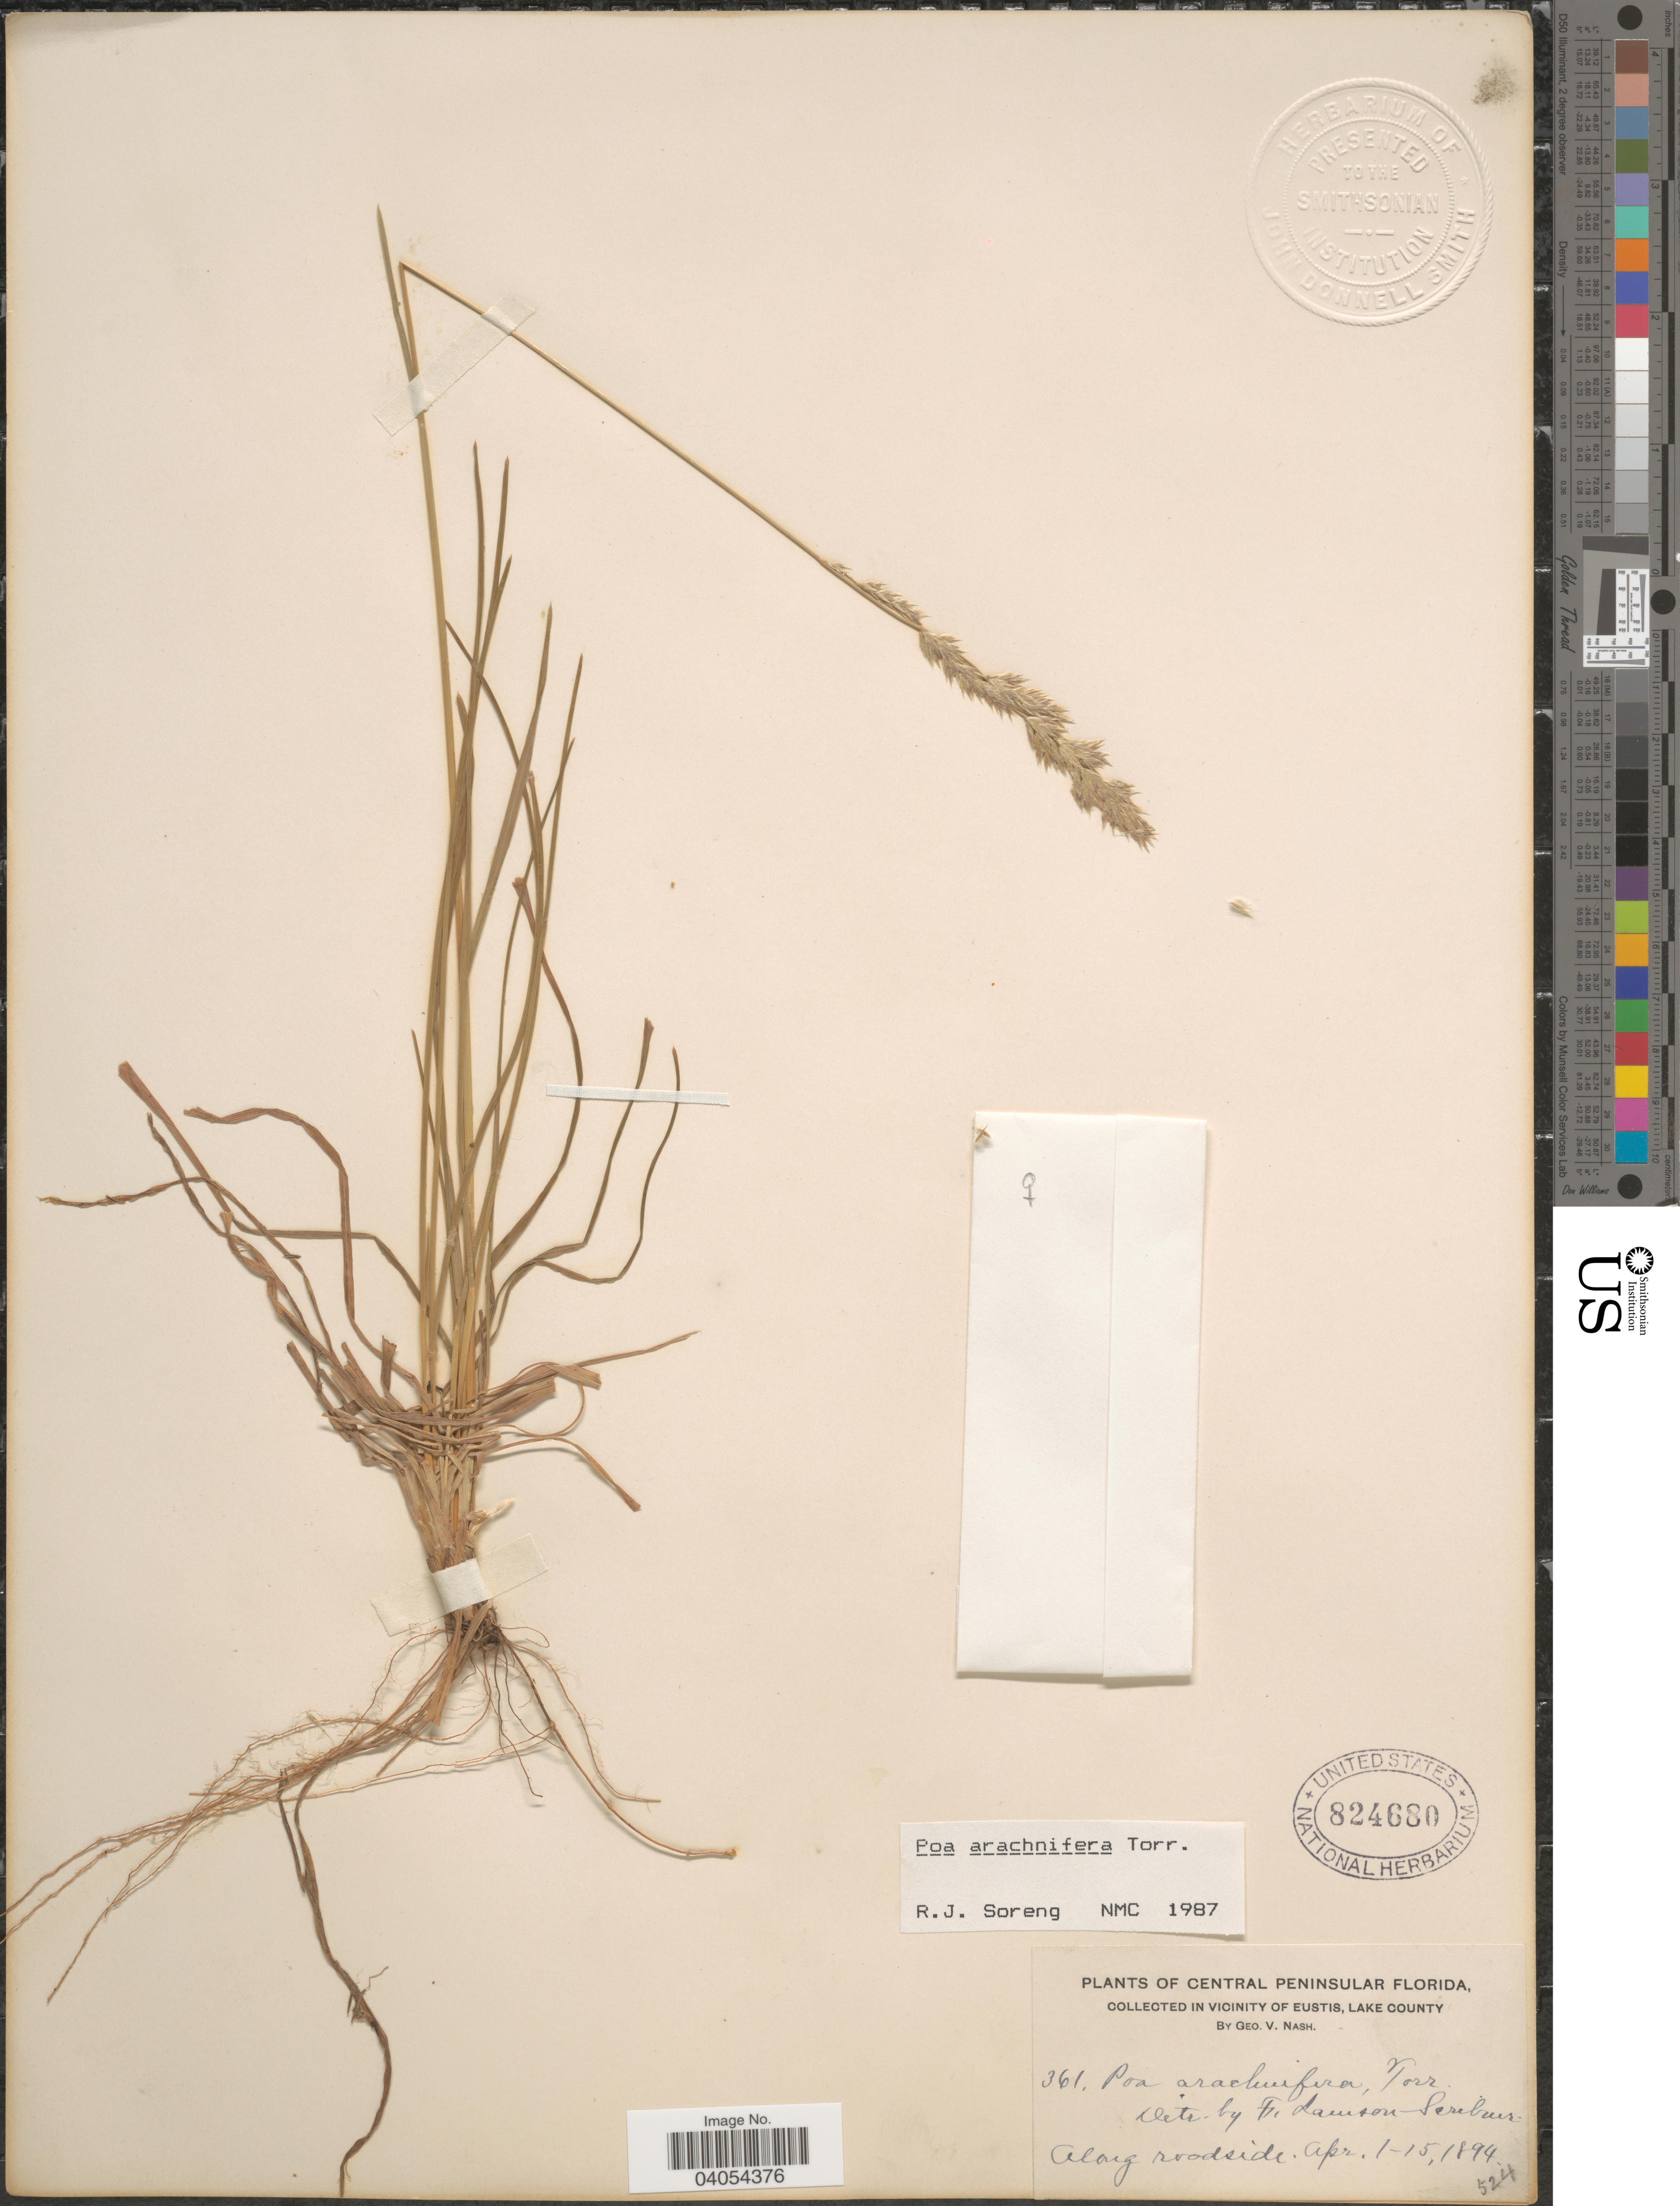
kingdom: Plantae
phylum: Tracheophyta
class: Liliopsida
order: Poales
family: Poaceae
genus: Poa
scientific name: Poa arachnifera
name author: Torr.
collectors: G. V. Nash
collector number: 361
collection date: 1894-04-01/1894-04-15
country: United States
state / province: Florida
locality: Central Peninsular Florida. In vicinity of Eustis, Lake County.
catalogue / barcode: US 824680